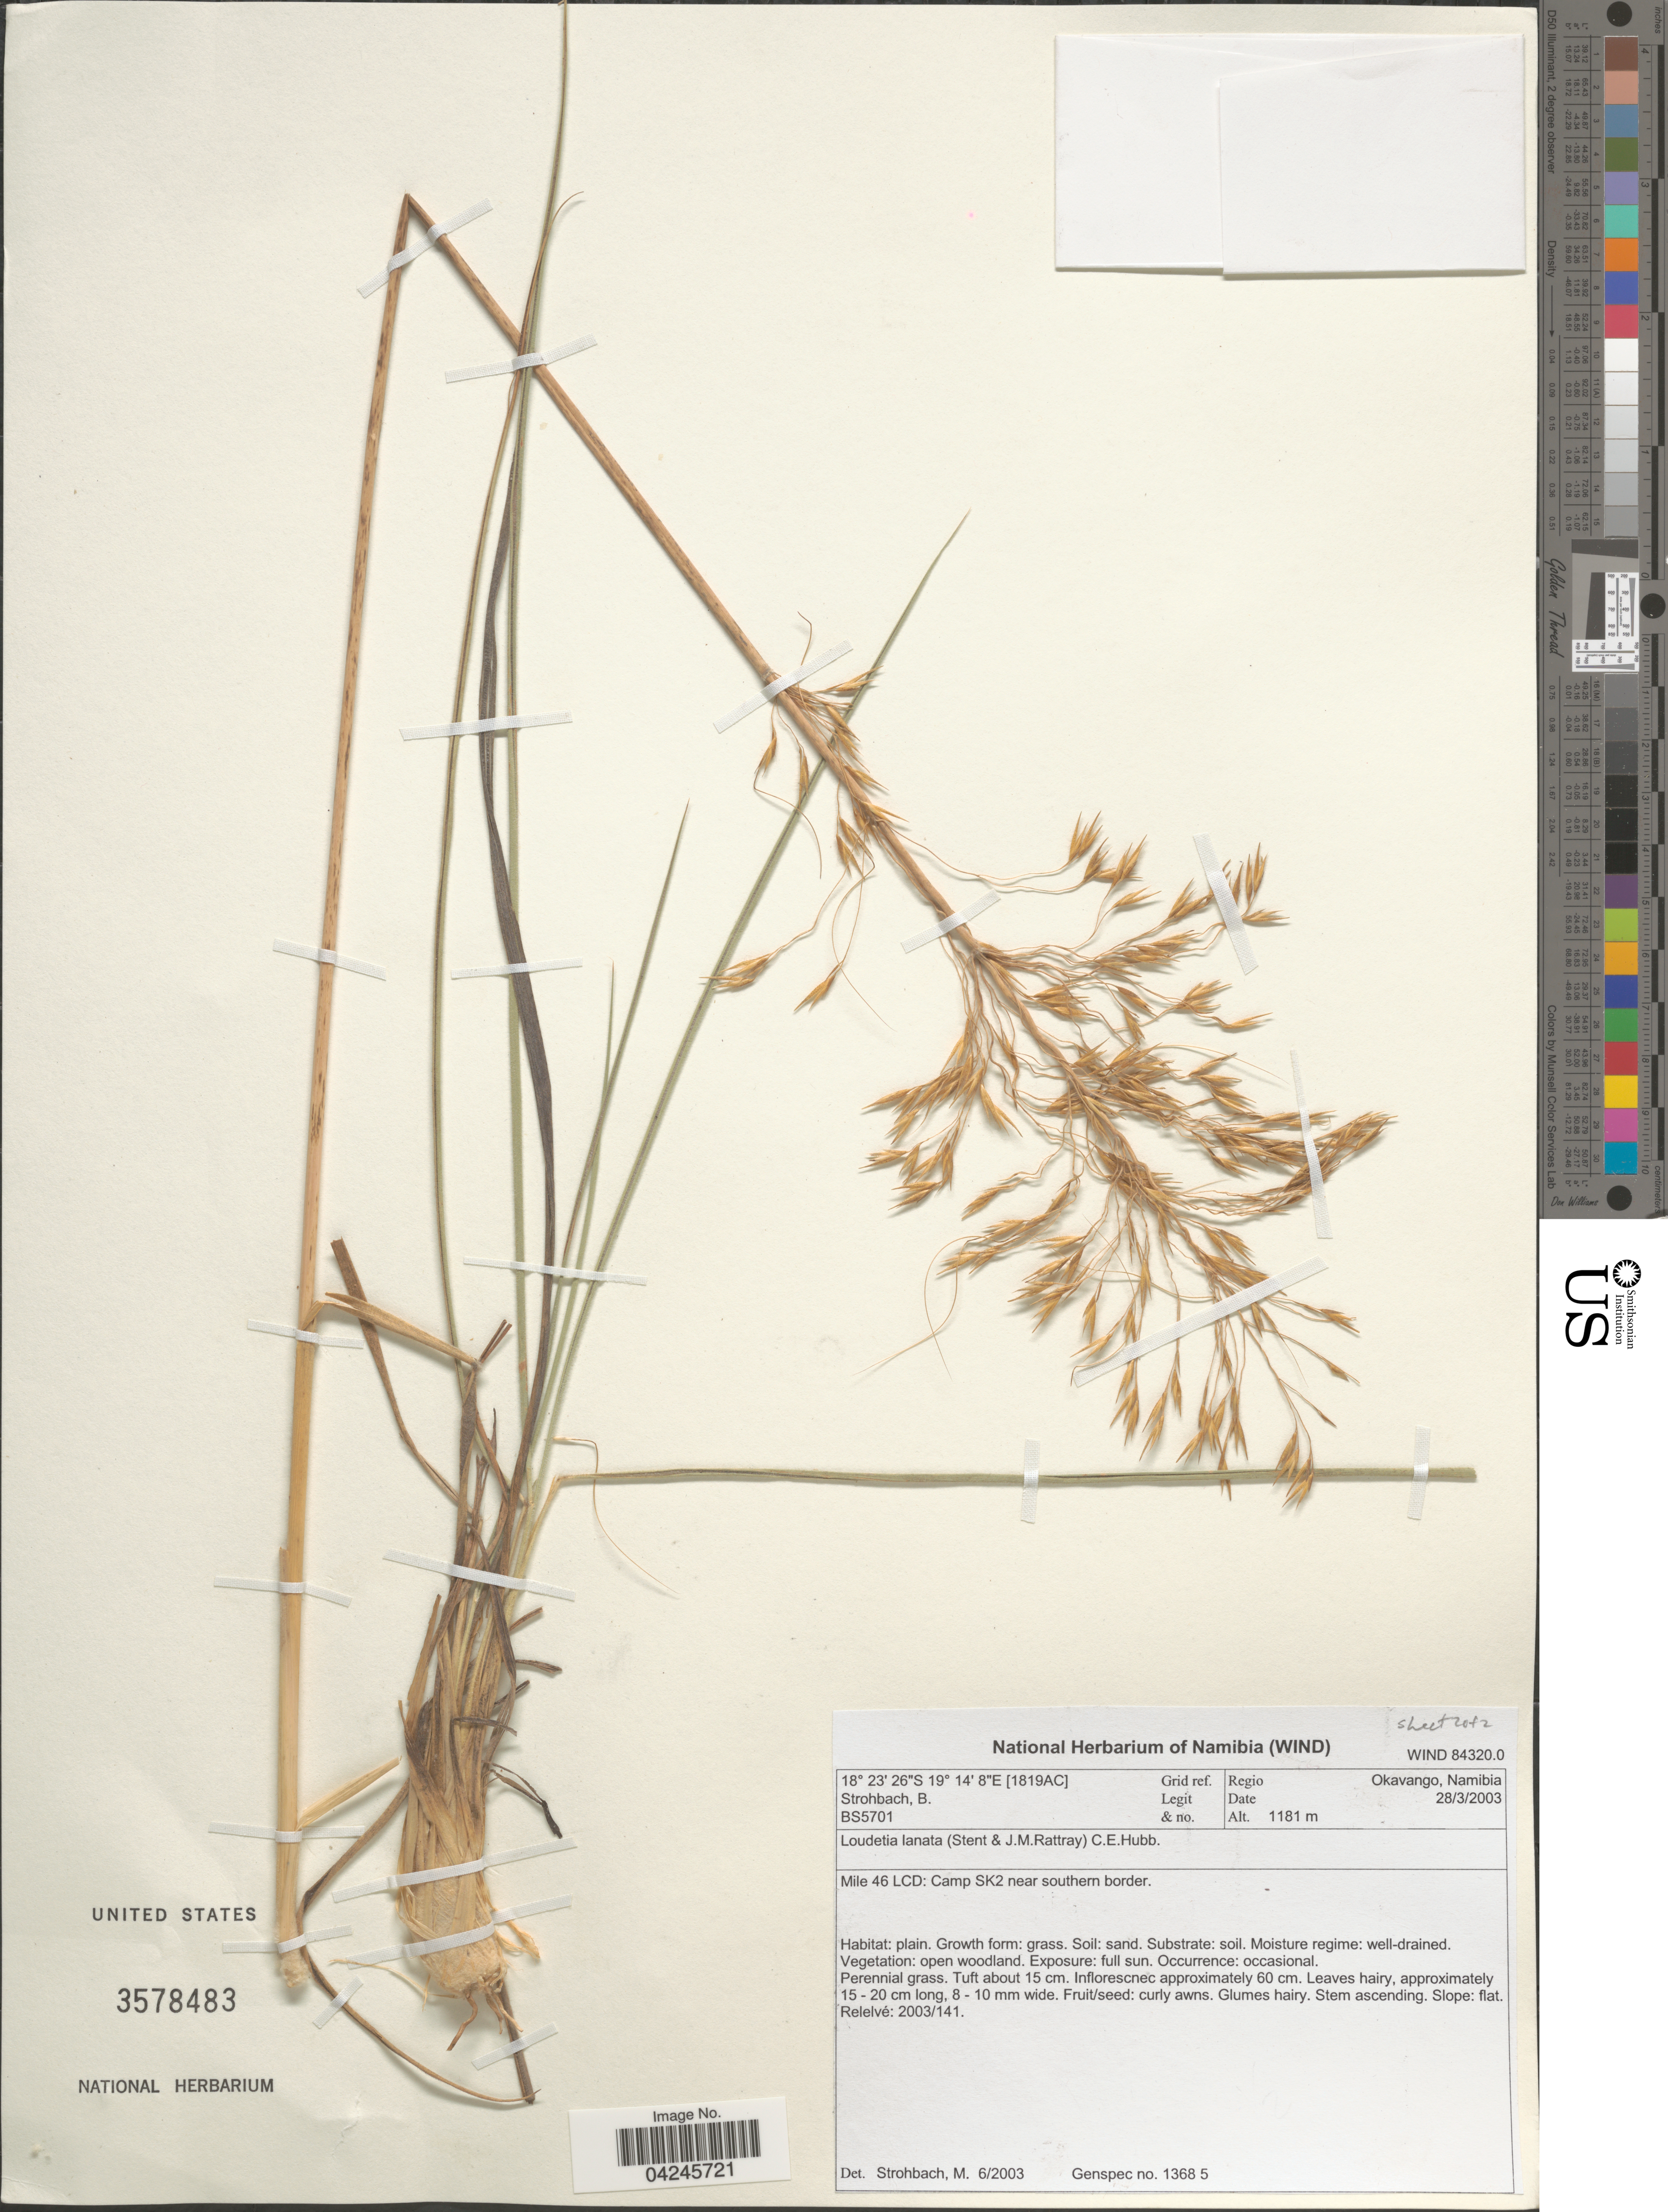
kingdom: Plantae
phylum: Tracheophyta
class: Liliopsida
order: Poales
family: Poaceae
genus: Loudetia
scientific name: Loudetia lanata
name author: (Stent & J.M. Rattray) C. E. Hubb.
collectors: B. Strohbach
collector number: BS5701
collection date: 2003-03-28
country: Namibia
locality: Regio Okavango. [1819AC] Grid ref. Mile 46 LCD: Camp Sk2 near southern border.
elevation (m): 1181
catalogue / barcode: US 3578483